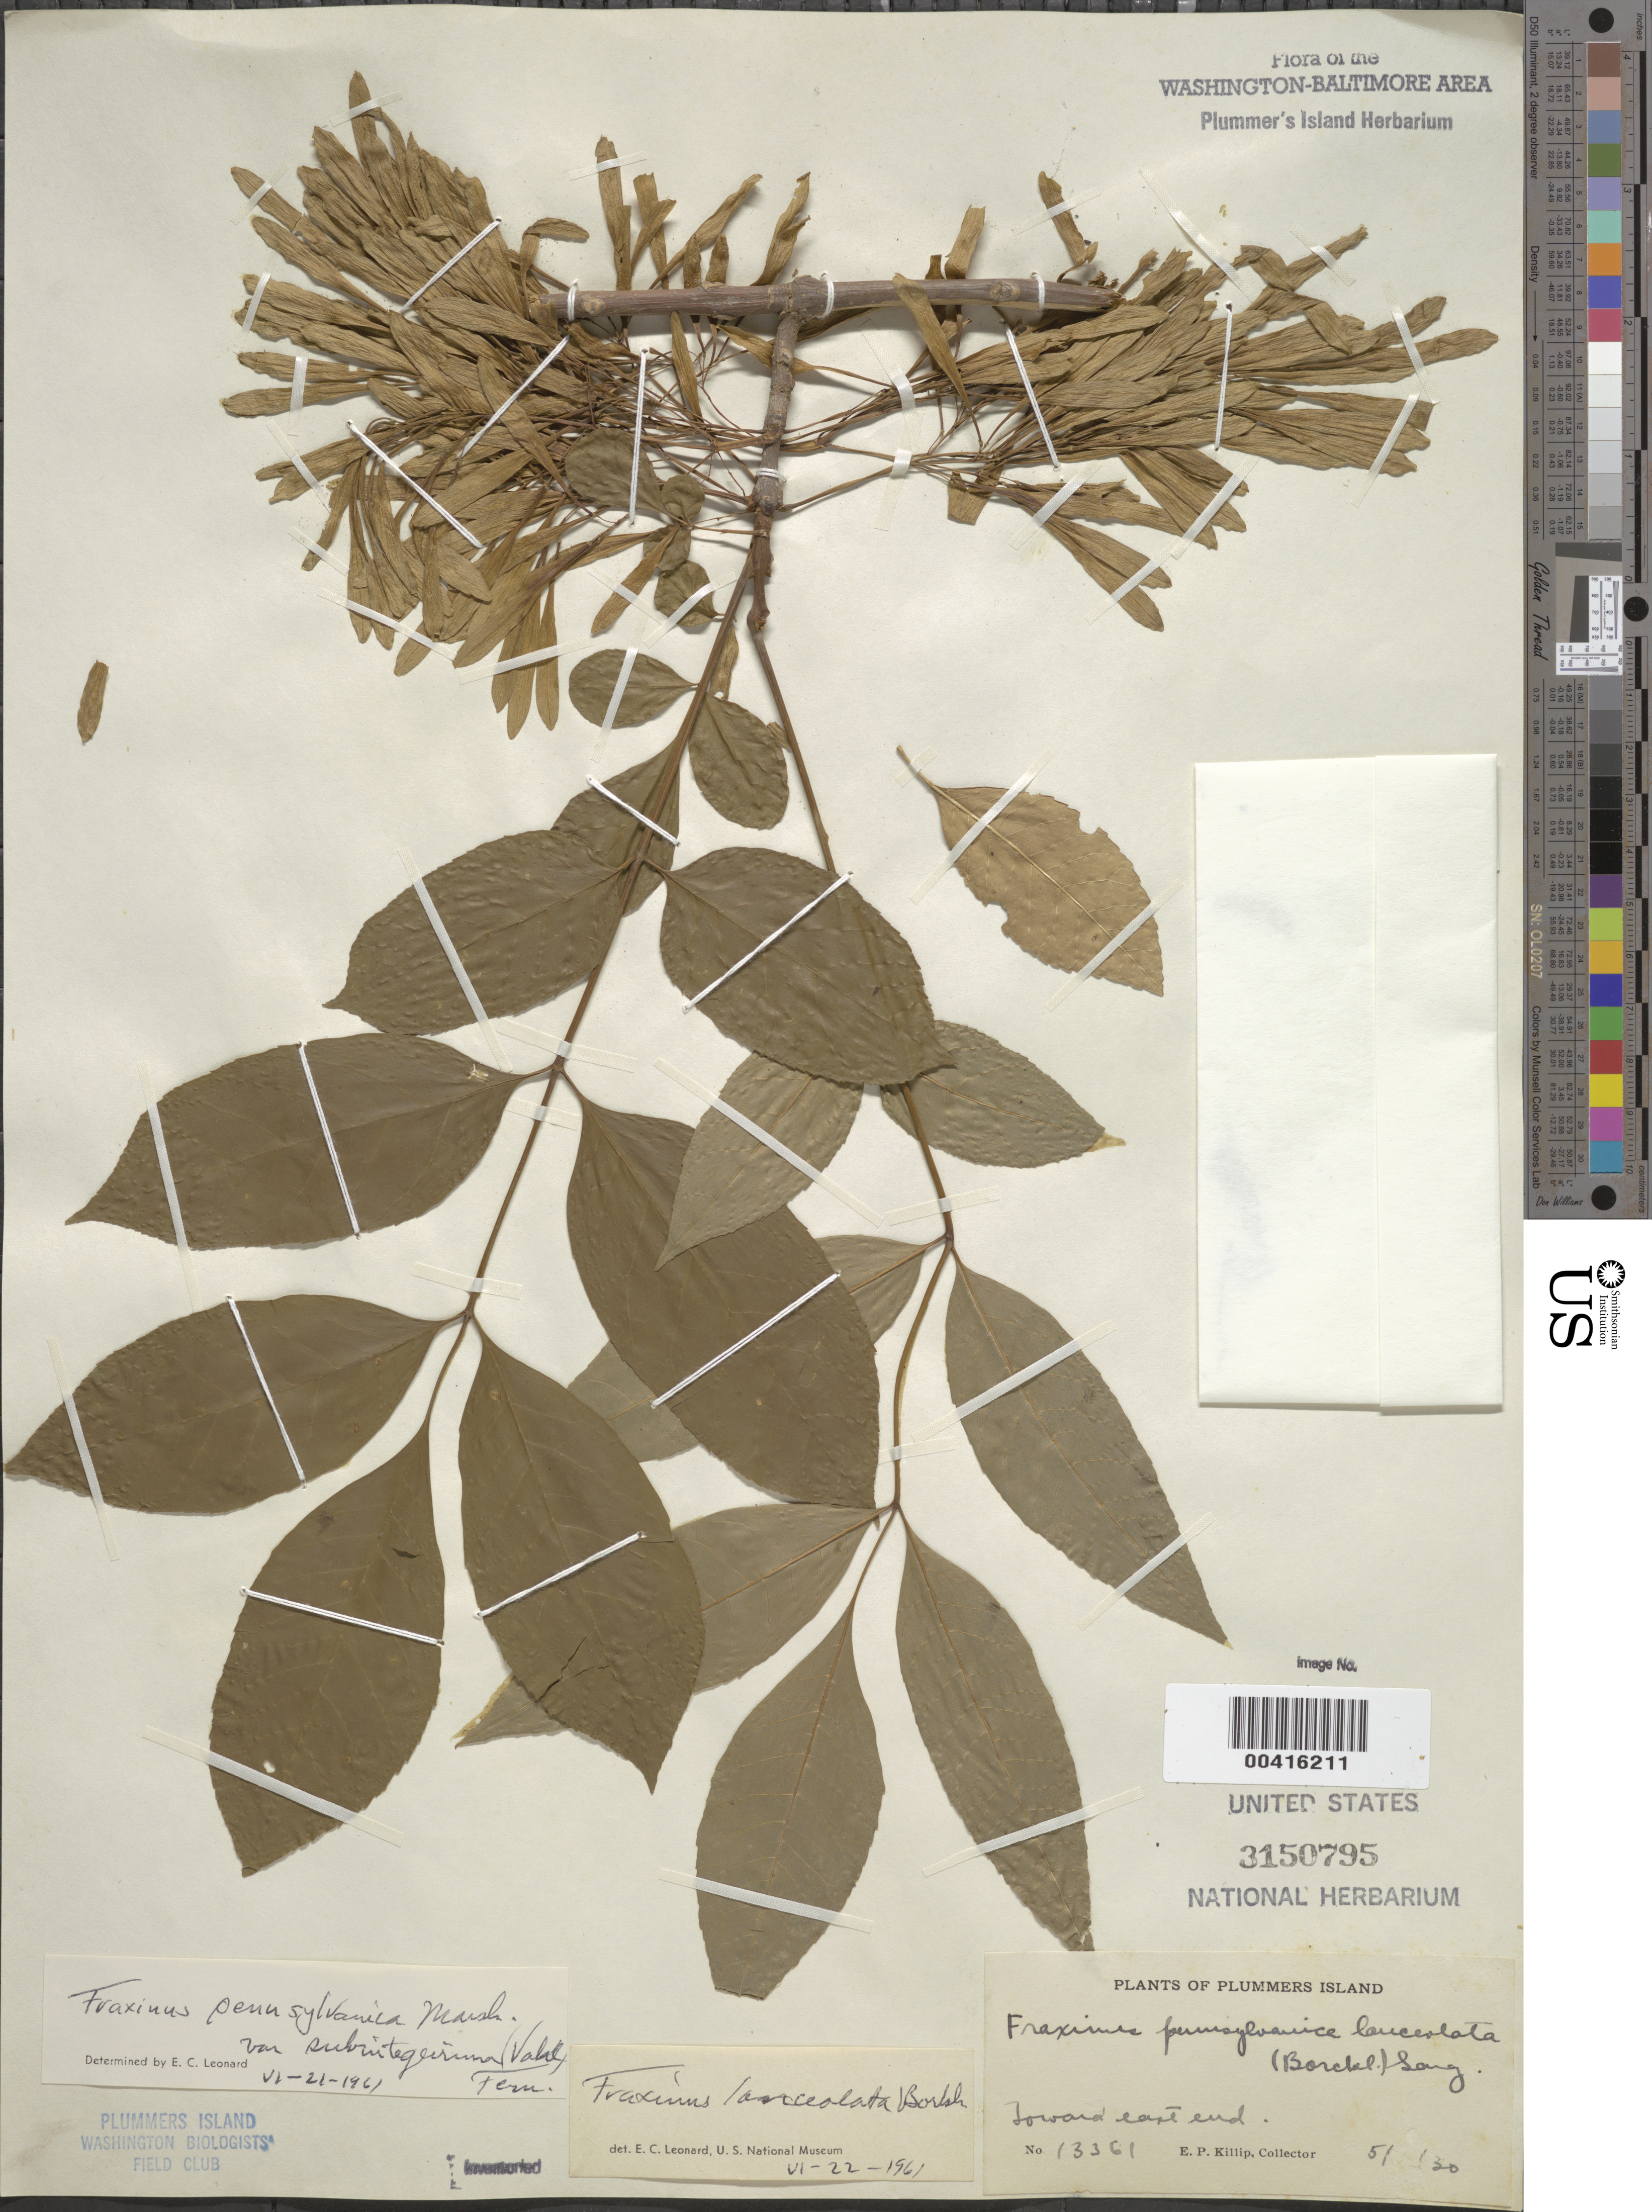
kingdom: Plantae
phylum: Tracheophyta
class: Magnoliopsida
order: Lamiales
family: Oleaceae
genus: Fraxinus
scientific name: Fraxinus pennsylvanica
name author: Marshall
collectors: E. P. Killip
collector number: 13361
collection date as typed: May 1930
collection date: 1930-05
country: United States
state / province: Maryland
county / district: Montgomery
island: Plummers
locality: Plummer's Island; toward east end C. & O. Canal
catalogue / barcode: US 3150795